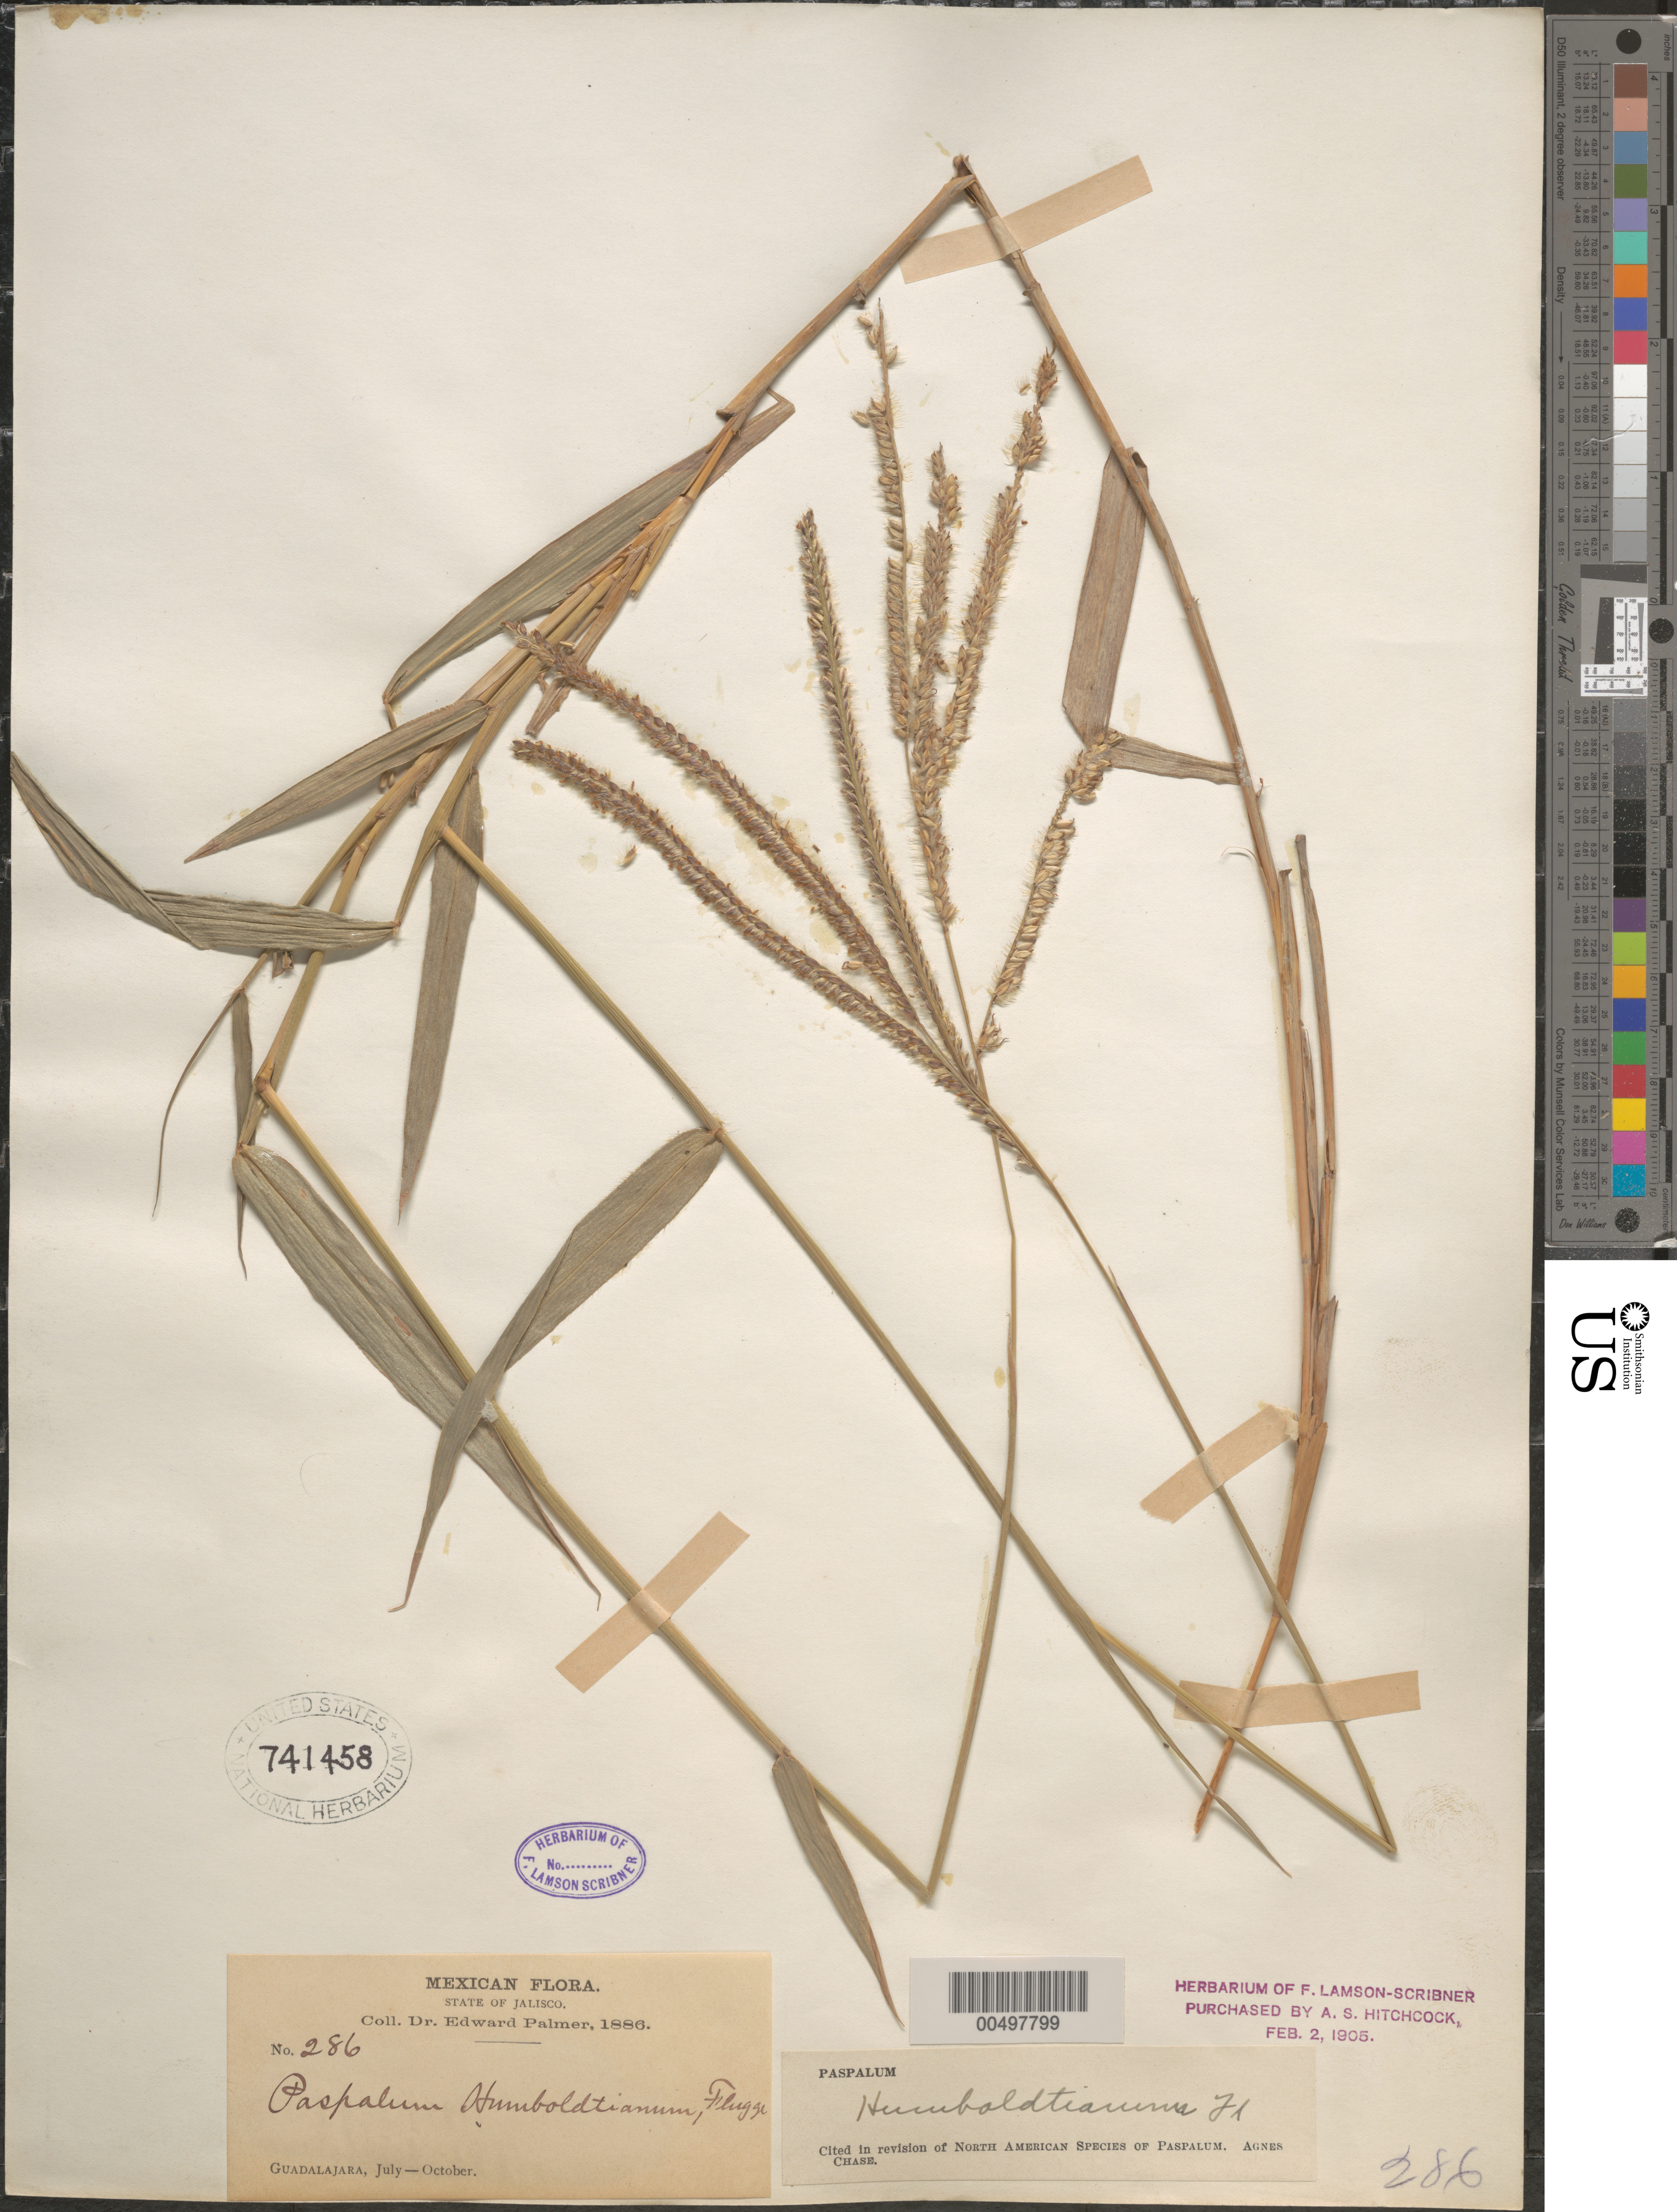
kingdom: Plantae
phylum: Tracheophyta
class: Liliopsida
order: Poales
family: Poaceae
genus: Paspalum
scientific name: Paspalum humboldtianum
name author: Flüggé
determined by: Chase, [M.] Agnes, (US)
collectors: E. Palmer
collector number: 286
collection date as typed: Jul 1886 to Oct 1886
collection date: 1886-07/1886-10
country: Mexico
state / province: Jalisco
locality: Guadalajara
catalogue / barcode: US 741458